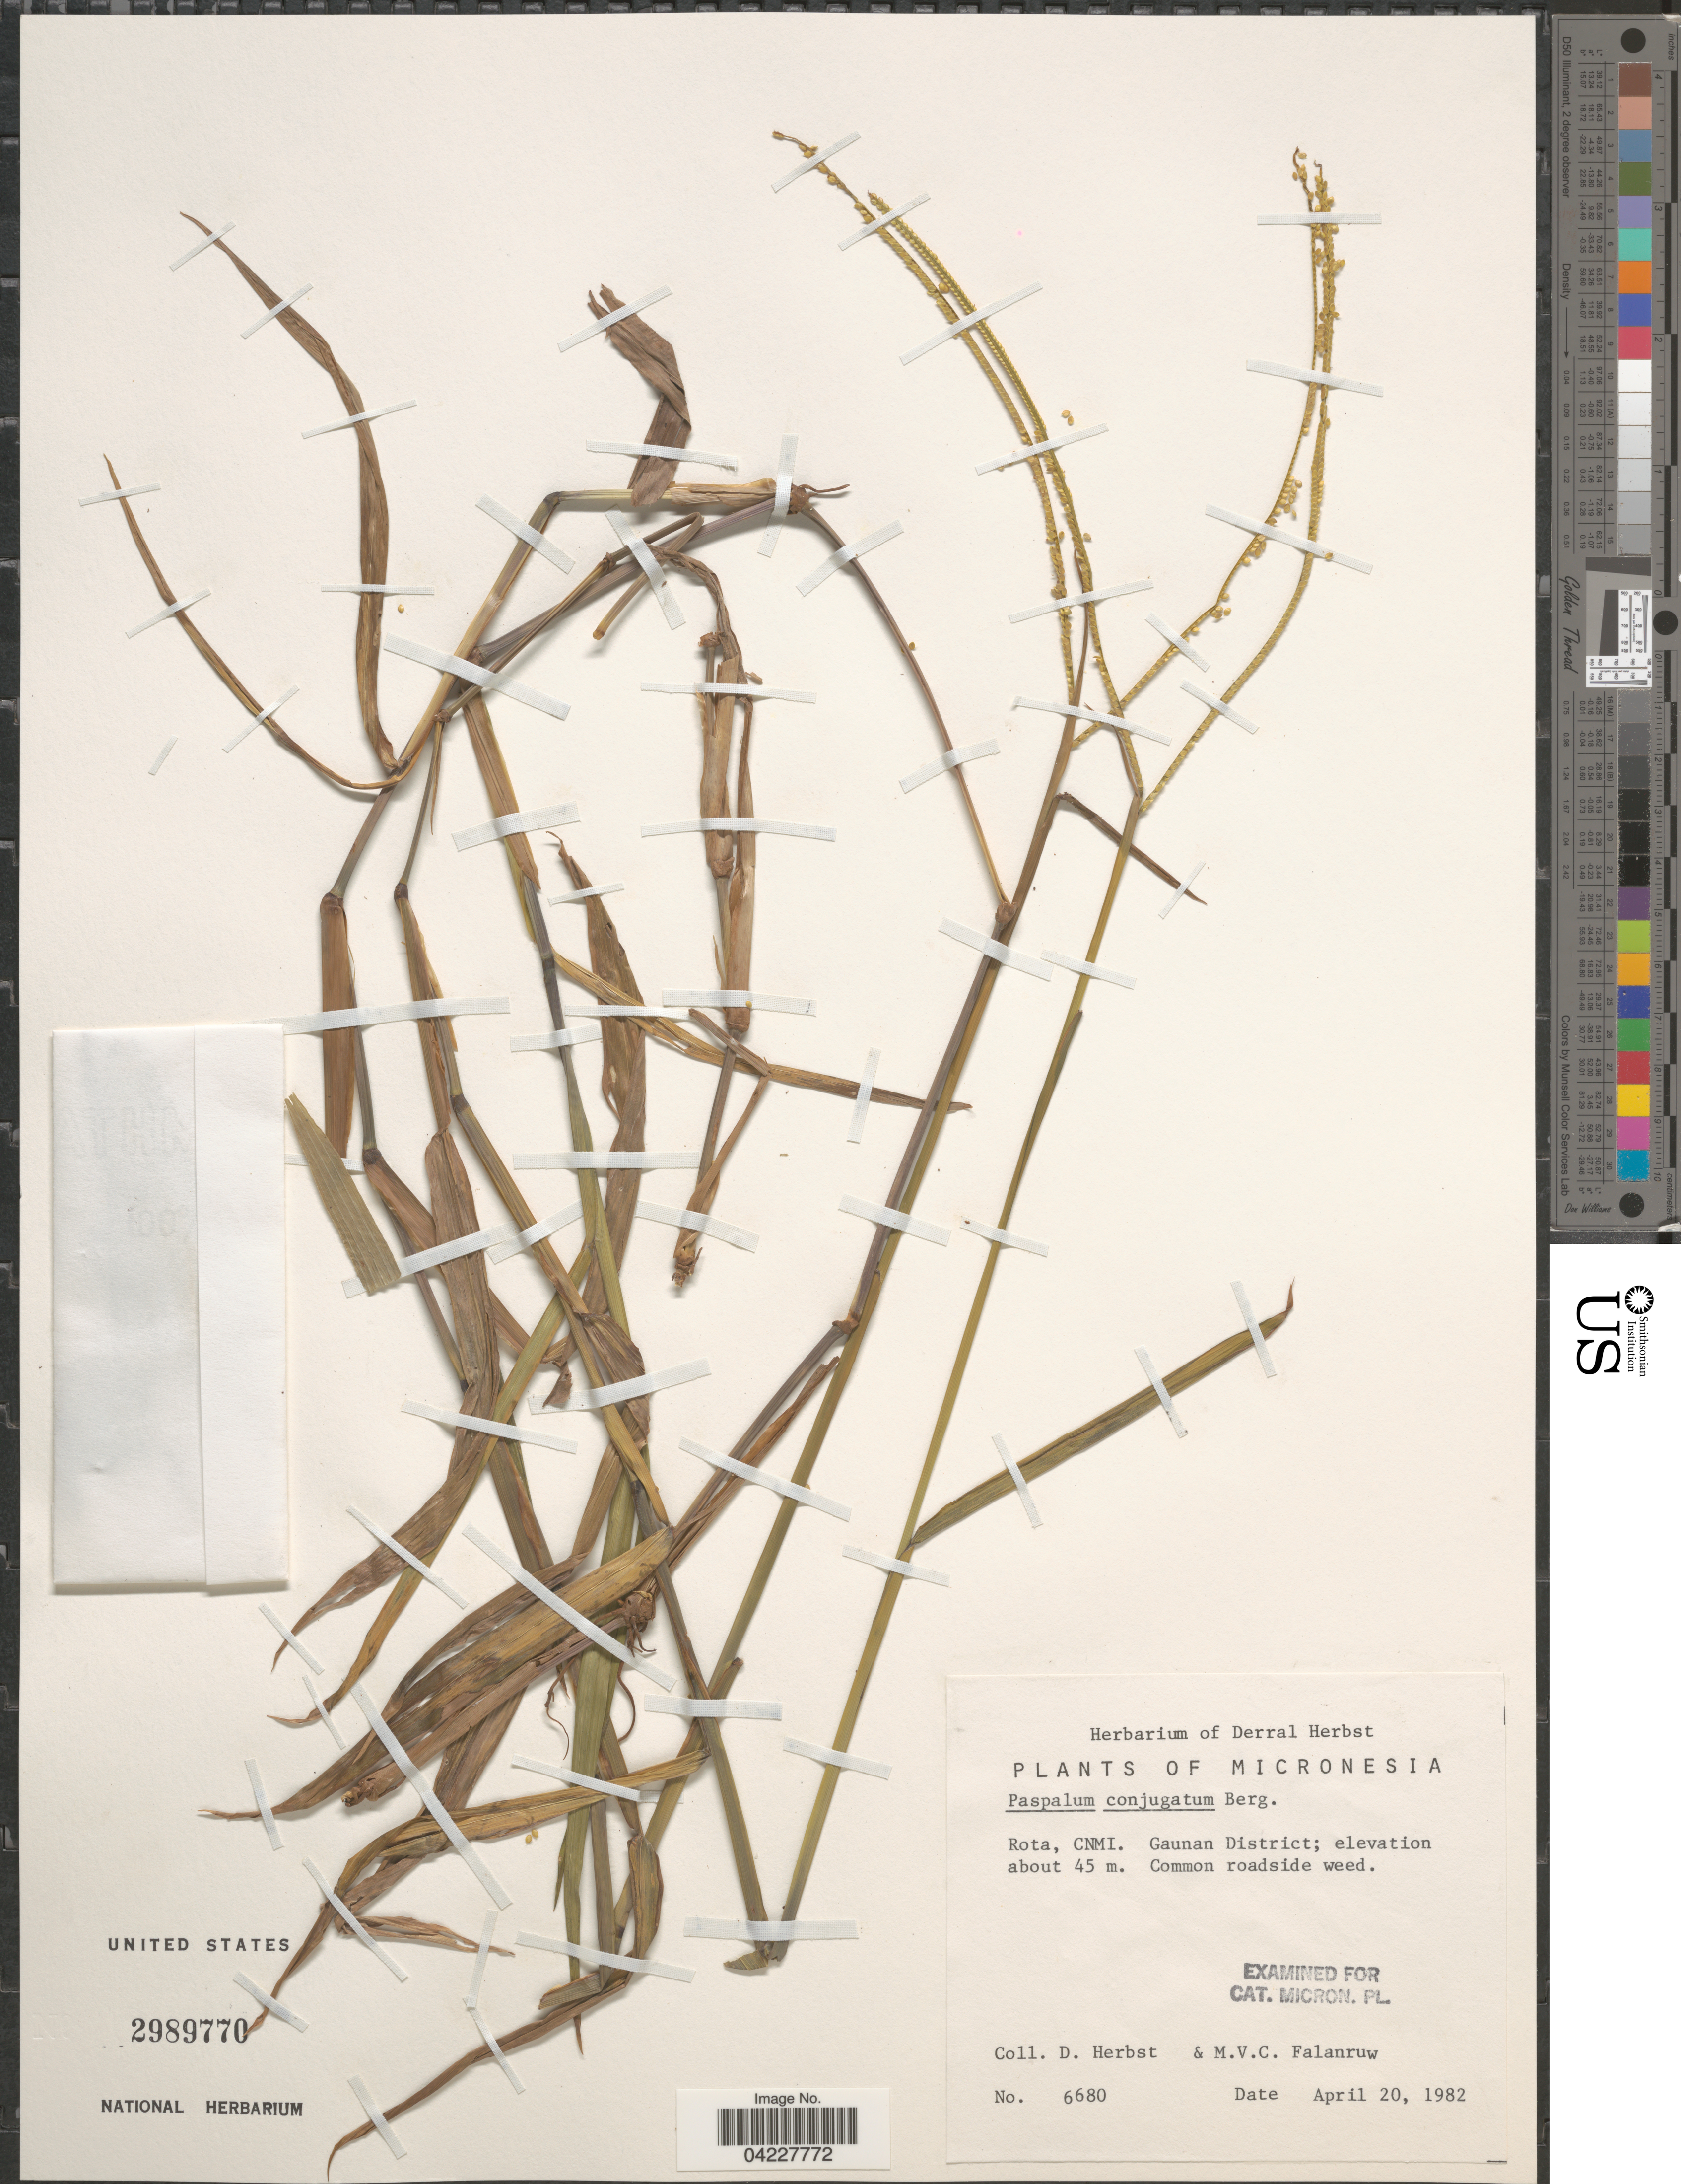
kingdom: Plantae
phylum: Tracheophyta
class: Liliopsida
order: Poales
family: Poaceae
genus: Paspalum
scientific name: Paspalum conjugatum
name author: P.J. Bergius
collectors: D. R. Herbst & M. V. Falanruw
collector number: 6680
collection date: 1982-04-20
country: Northern Mariana Islands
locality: Micronesia. Rota, CNMI. Gaunan District.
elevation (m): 45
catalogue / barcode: US 2989770